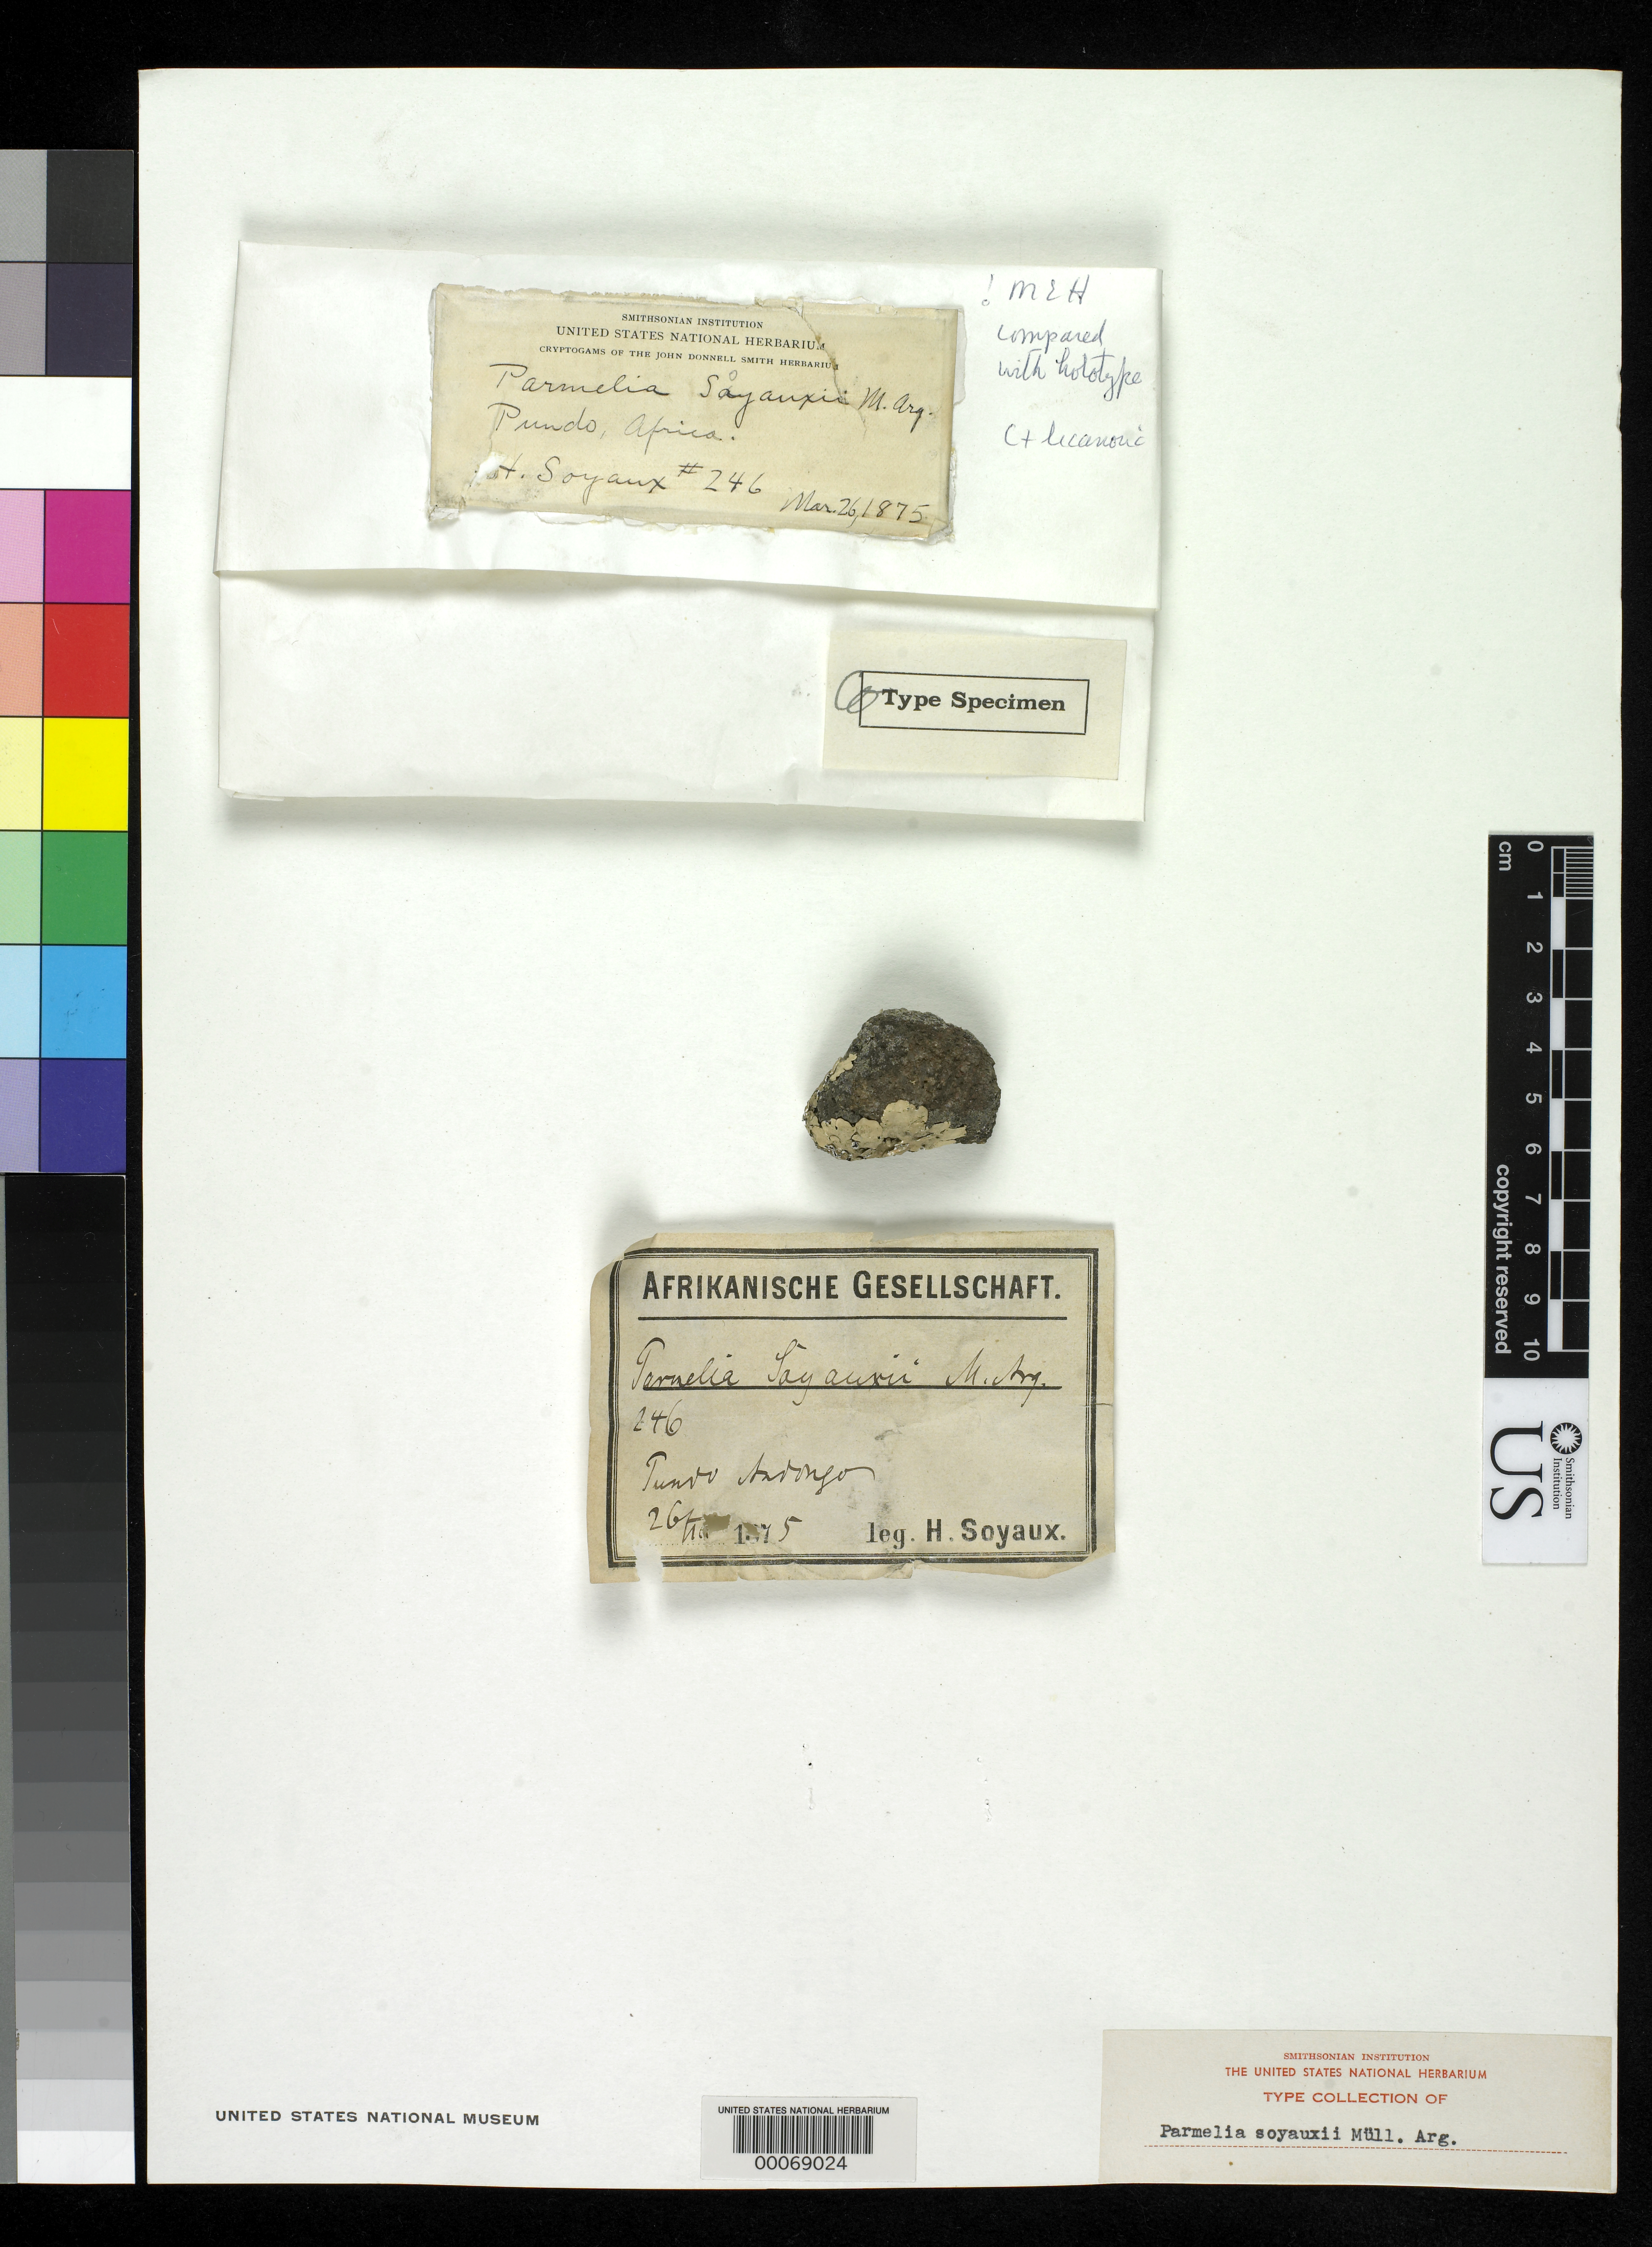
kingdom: Fungi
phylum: Ascomycota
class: Lecanoromycetes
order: Lecanorales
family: Parmeliaceae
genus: Parmelia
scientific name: Parmelia soyauxii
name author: Müll. Arg.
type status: Isotype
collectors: H. Soyaux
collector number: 246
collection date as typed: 26 Mar 1875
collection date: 1875-03-26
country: Angola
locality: Pungo Andongo